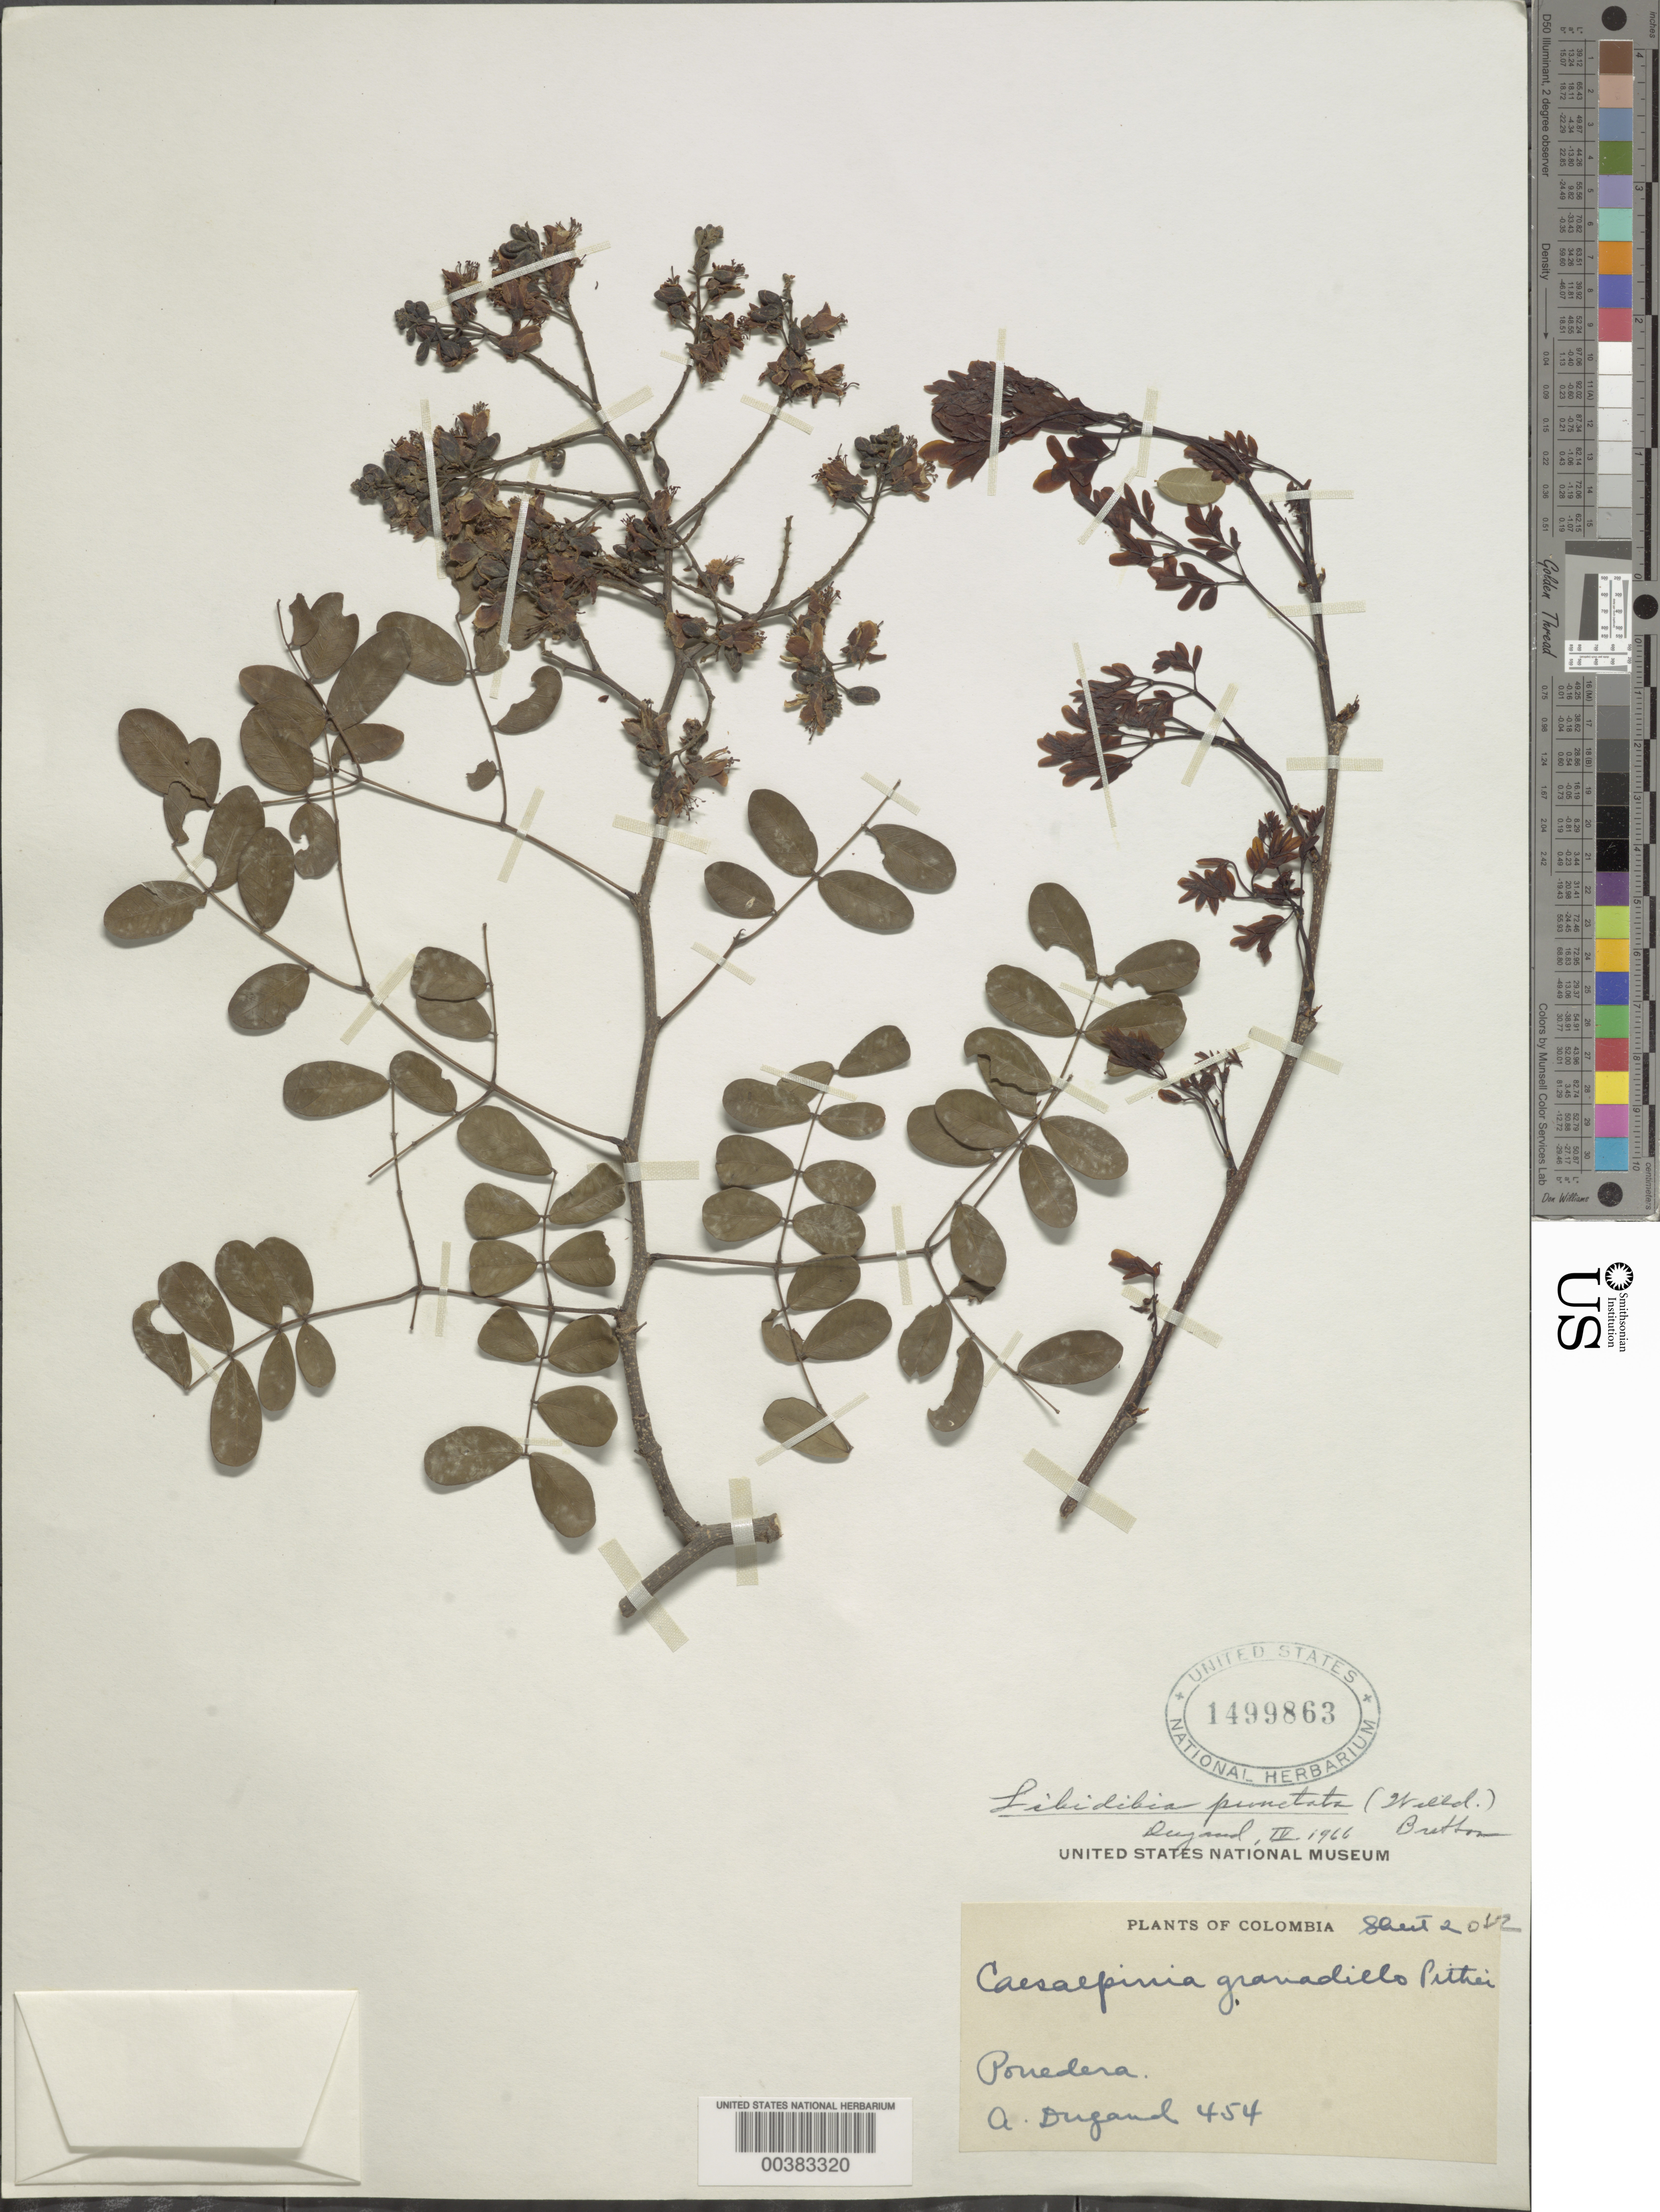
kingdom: Plantae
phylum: Tracheophyta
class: Magnoliopsida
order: Fabales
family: Fabaceae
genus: Libidibia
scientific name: Libidibia punctata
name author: (Willd.) Britton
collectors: A. Dugand G.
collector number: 454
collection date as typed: Aug 1933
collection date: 1933-08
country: Colombia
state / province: Atlántico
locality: El Paraiso, Cerca de Ponedera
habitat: Suelo arcilloso - region seca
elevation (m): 60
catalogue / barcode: US 1499863